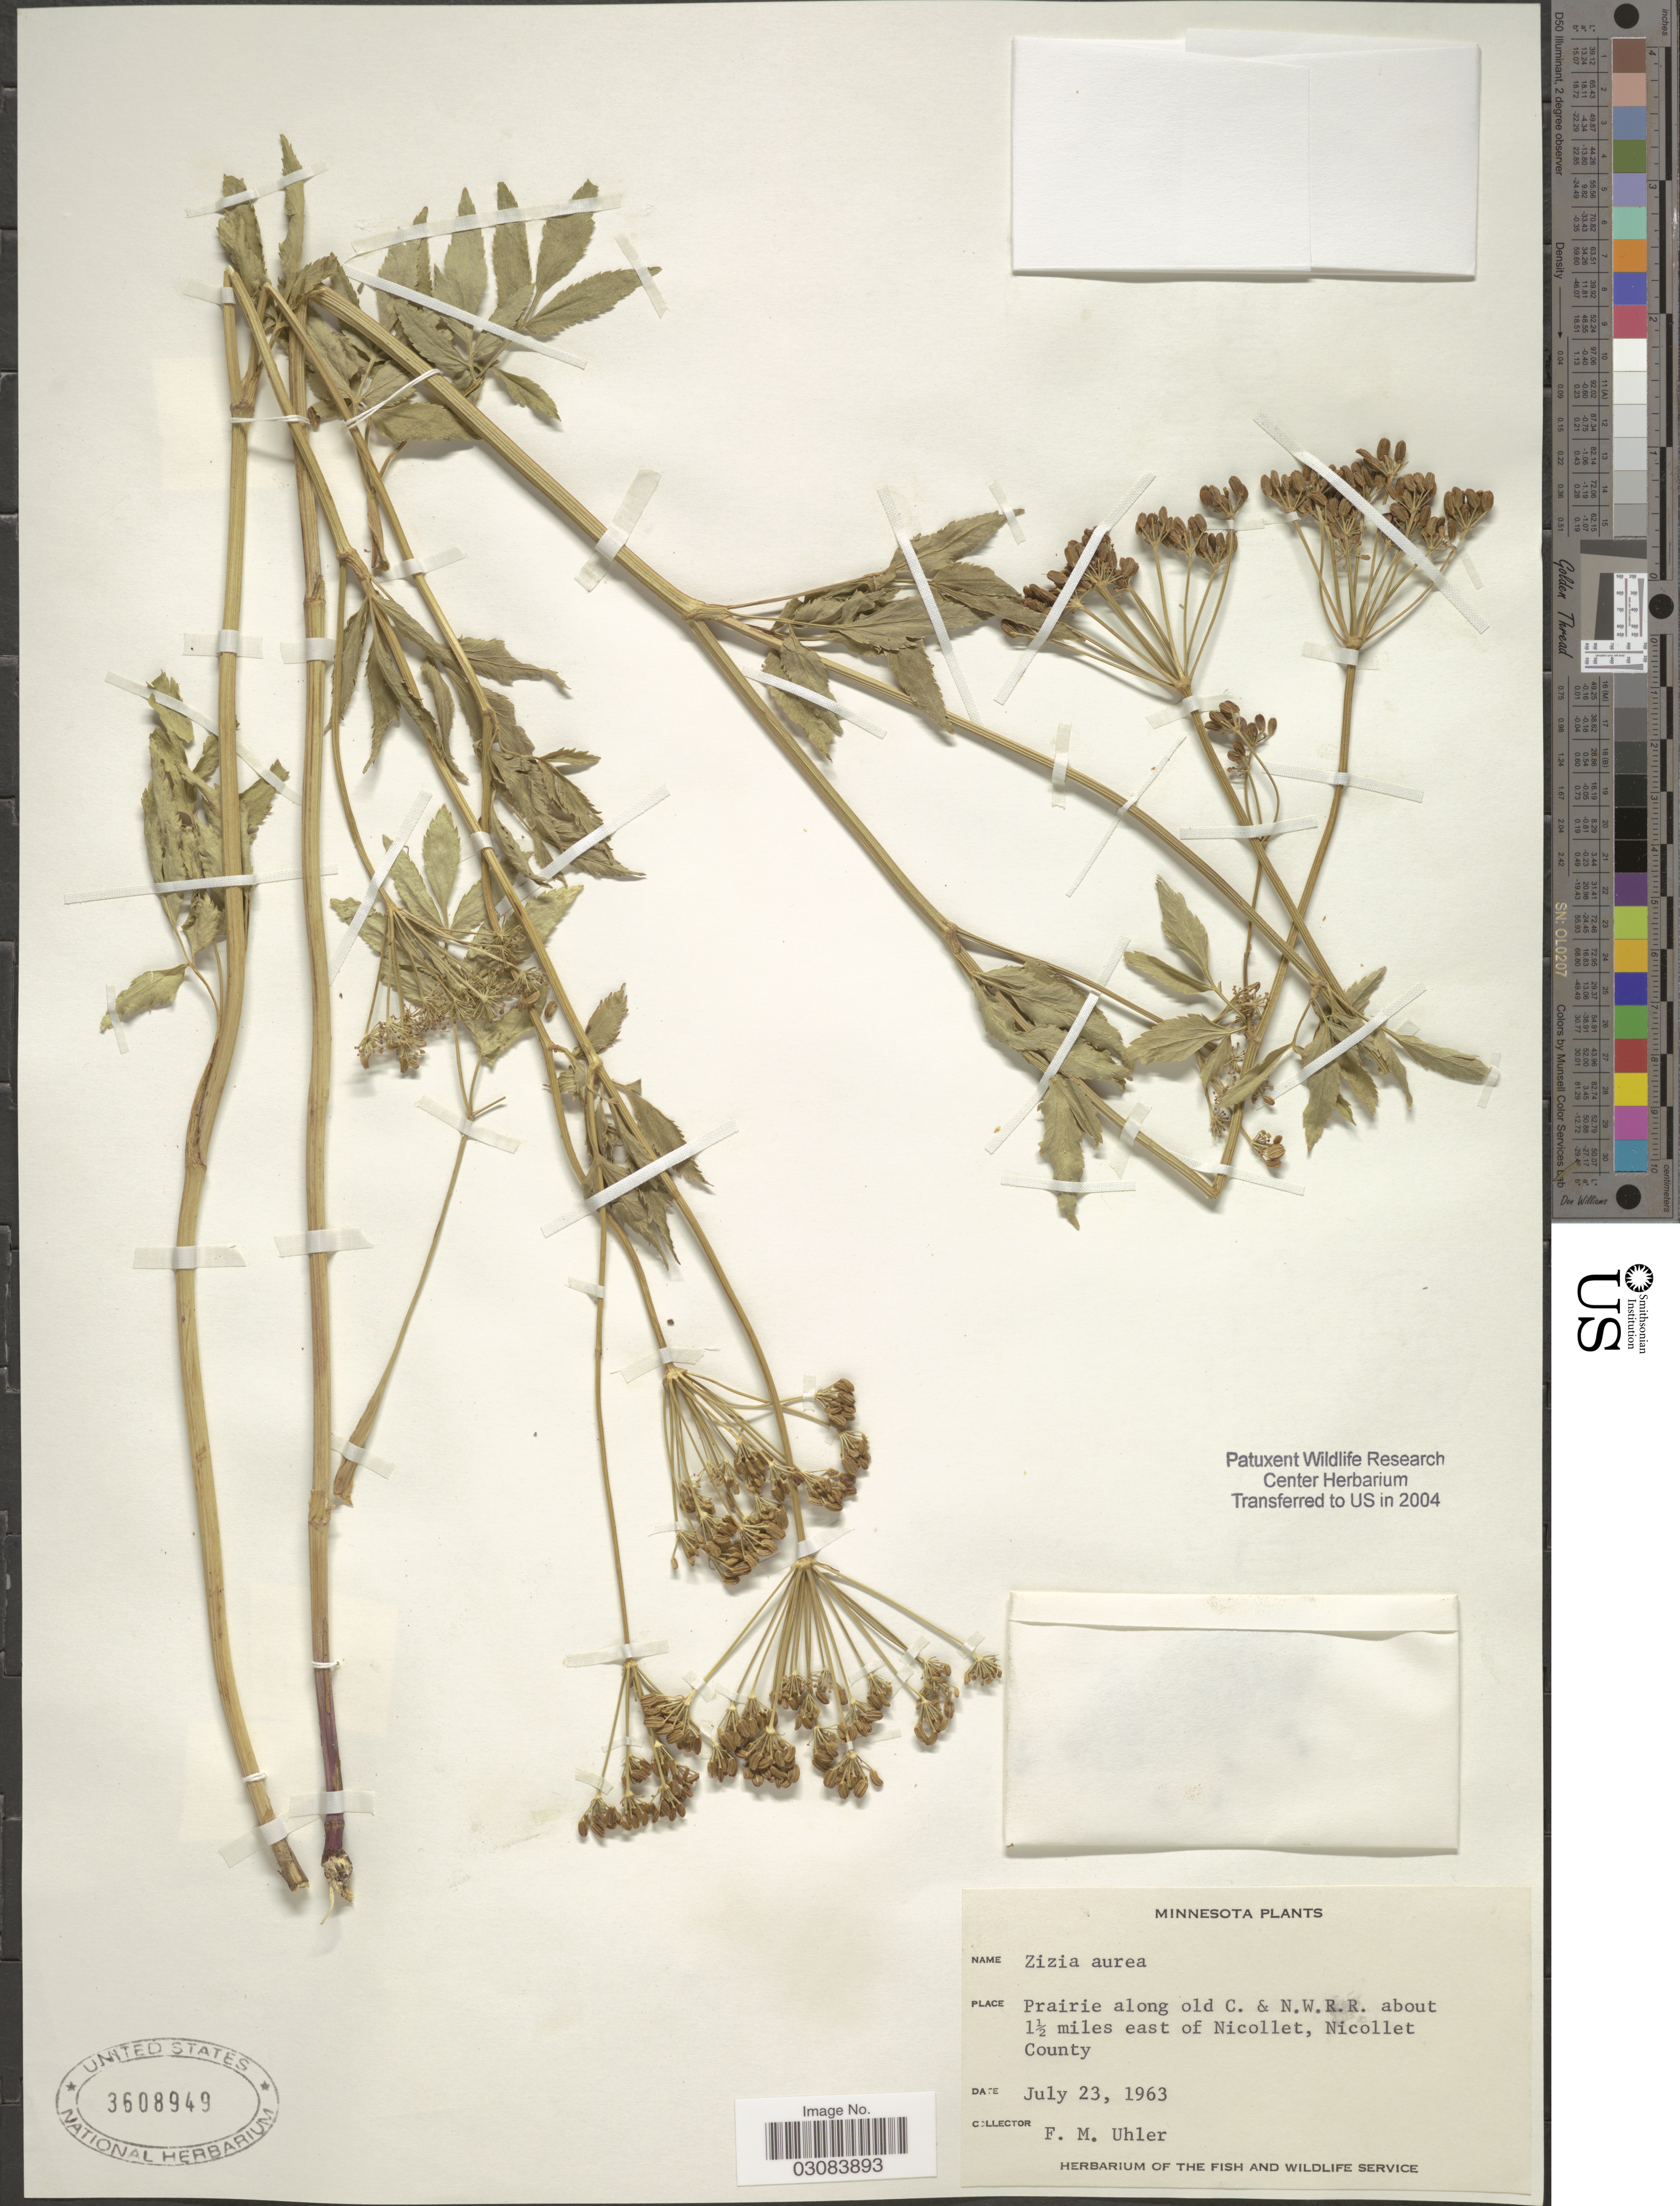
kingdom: Plantae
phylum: Tracheophyta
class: Magnoliopsida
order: Apiales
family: Apiaceae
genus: Zizia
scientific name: Zizia aurea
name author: (L.) Koch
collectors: F. M. Uhler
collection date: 1963-07-23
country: United States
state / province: Minnesota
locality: Prairie along old C. & N.W.R.R. about 1½ miles east of Nicollet, Nicollet County.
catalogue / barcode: US 3608949